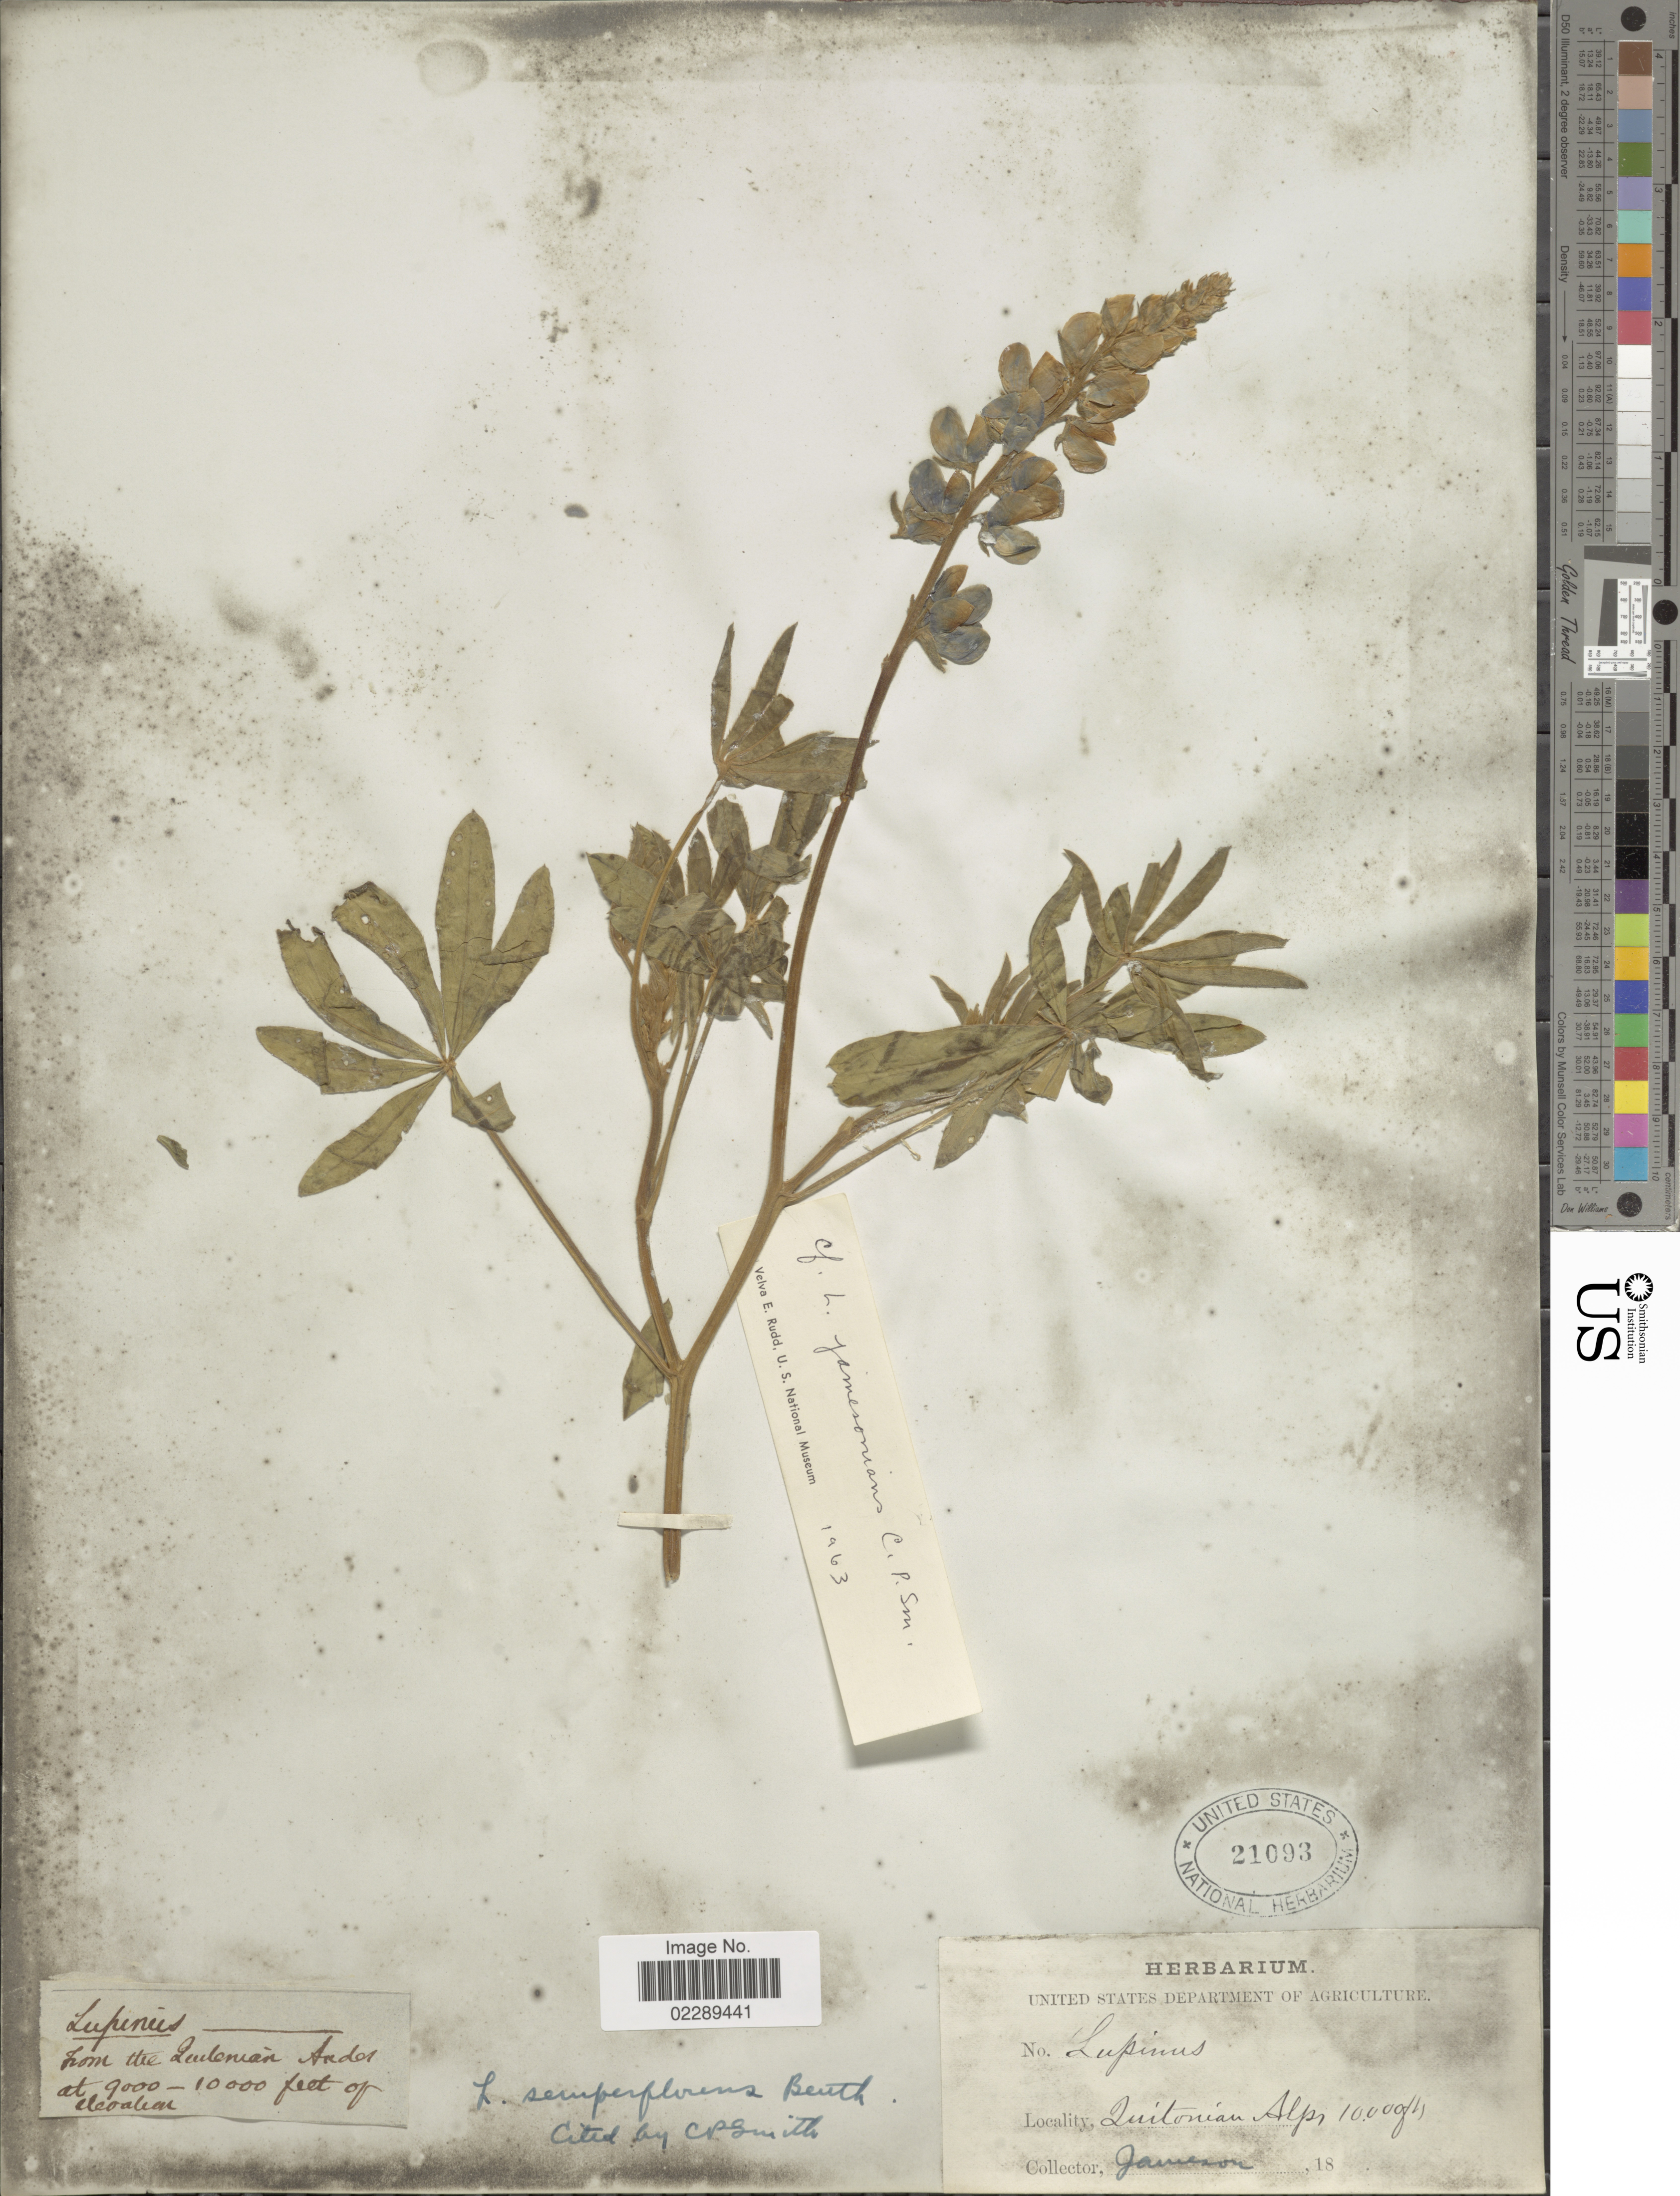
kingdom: Plantae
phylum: Tracheophyta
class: Magnoliopsida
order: Fabales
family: Fabaceae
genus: Lupinus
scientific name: Lupinus jamesonianus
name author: C.P. Sm.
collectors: -- Jameson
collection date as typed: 18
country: Ecuador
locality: Quitonian Alps.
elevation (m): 3048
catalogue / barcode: US 21093